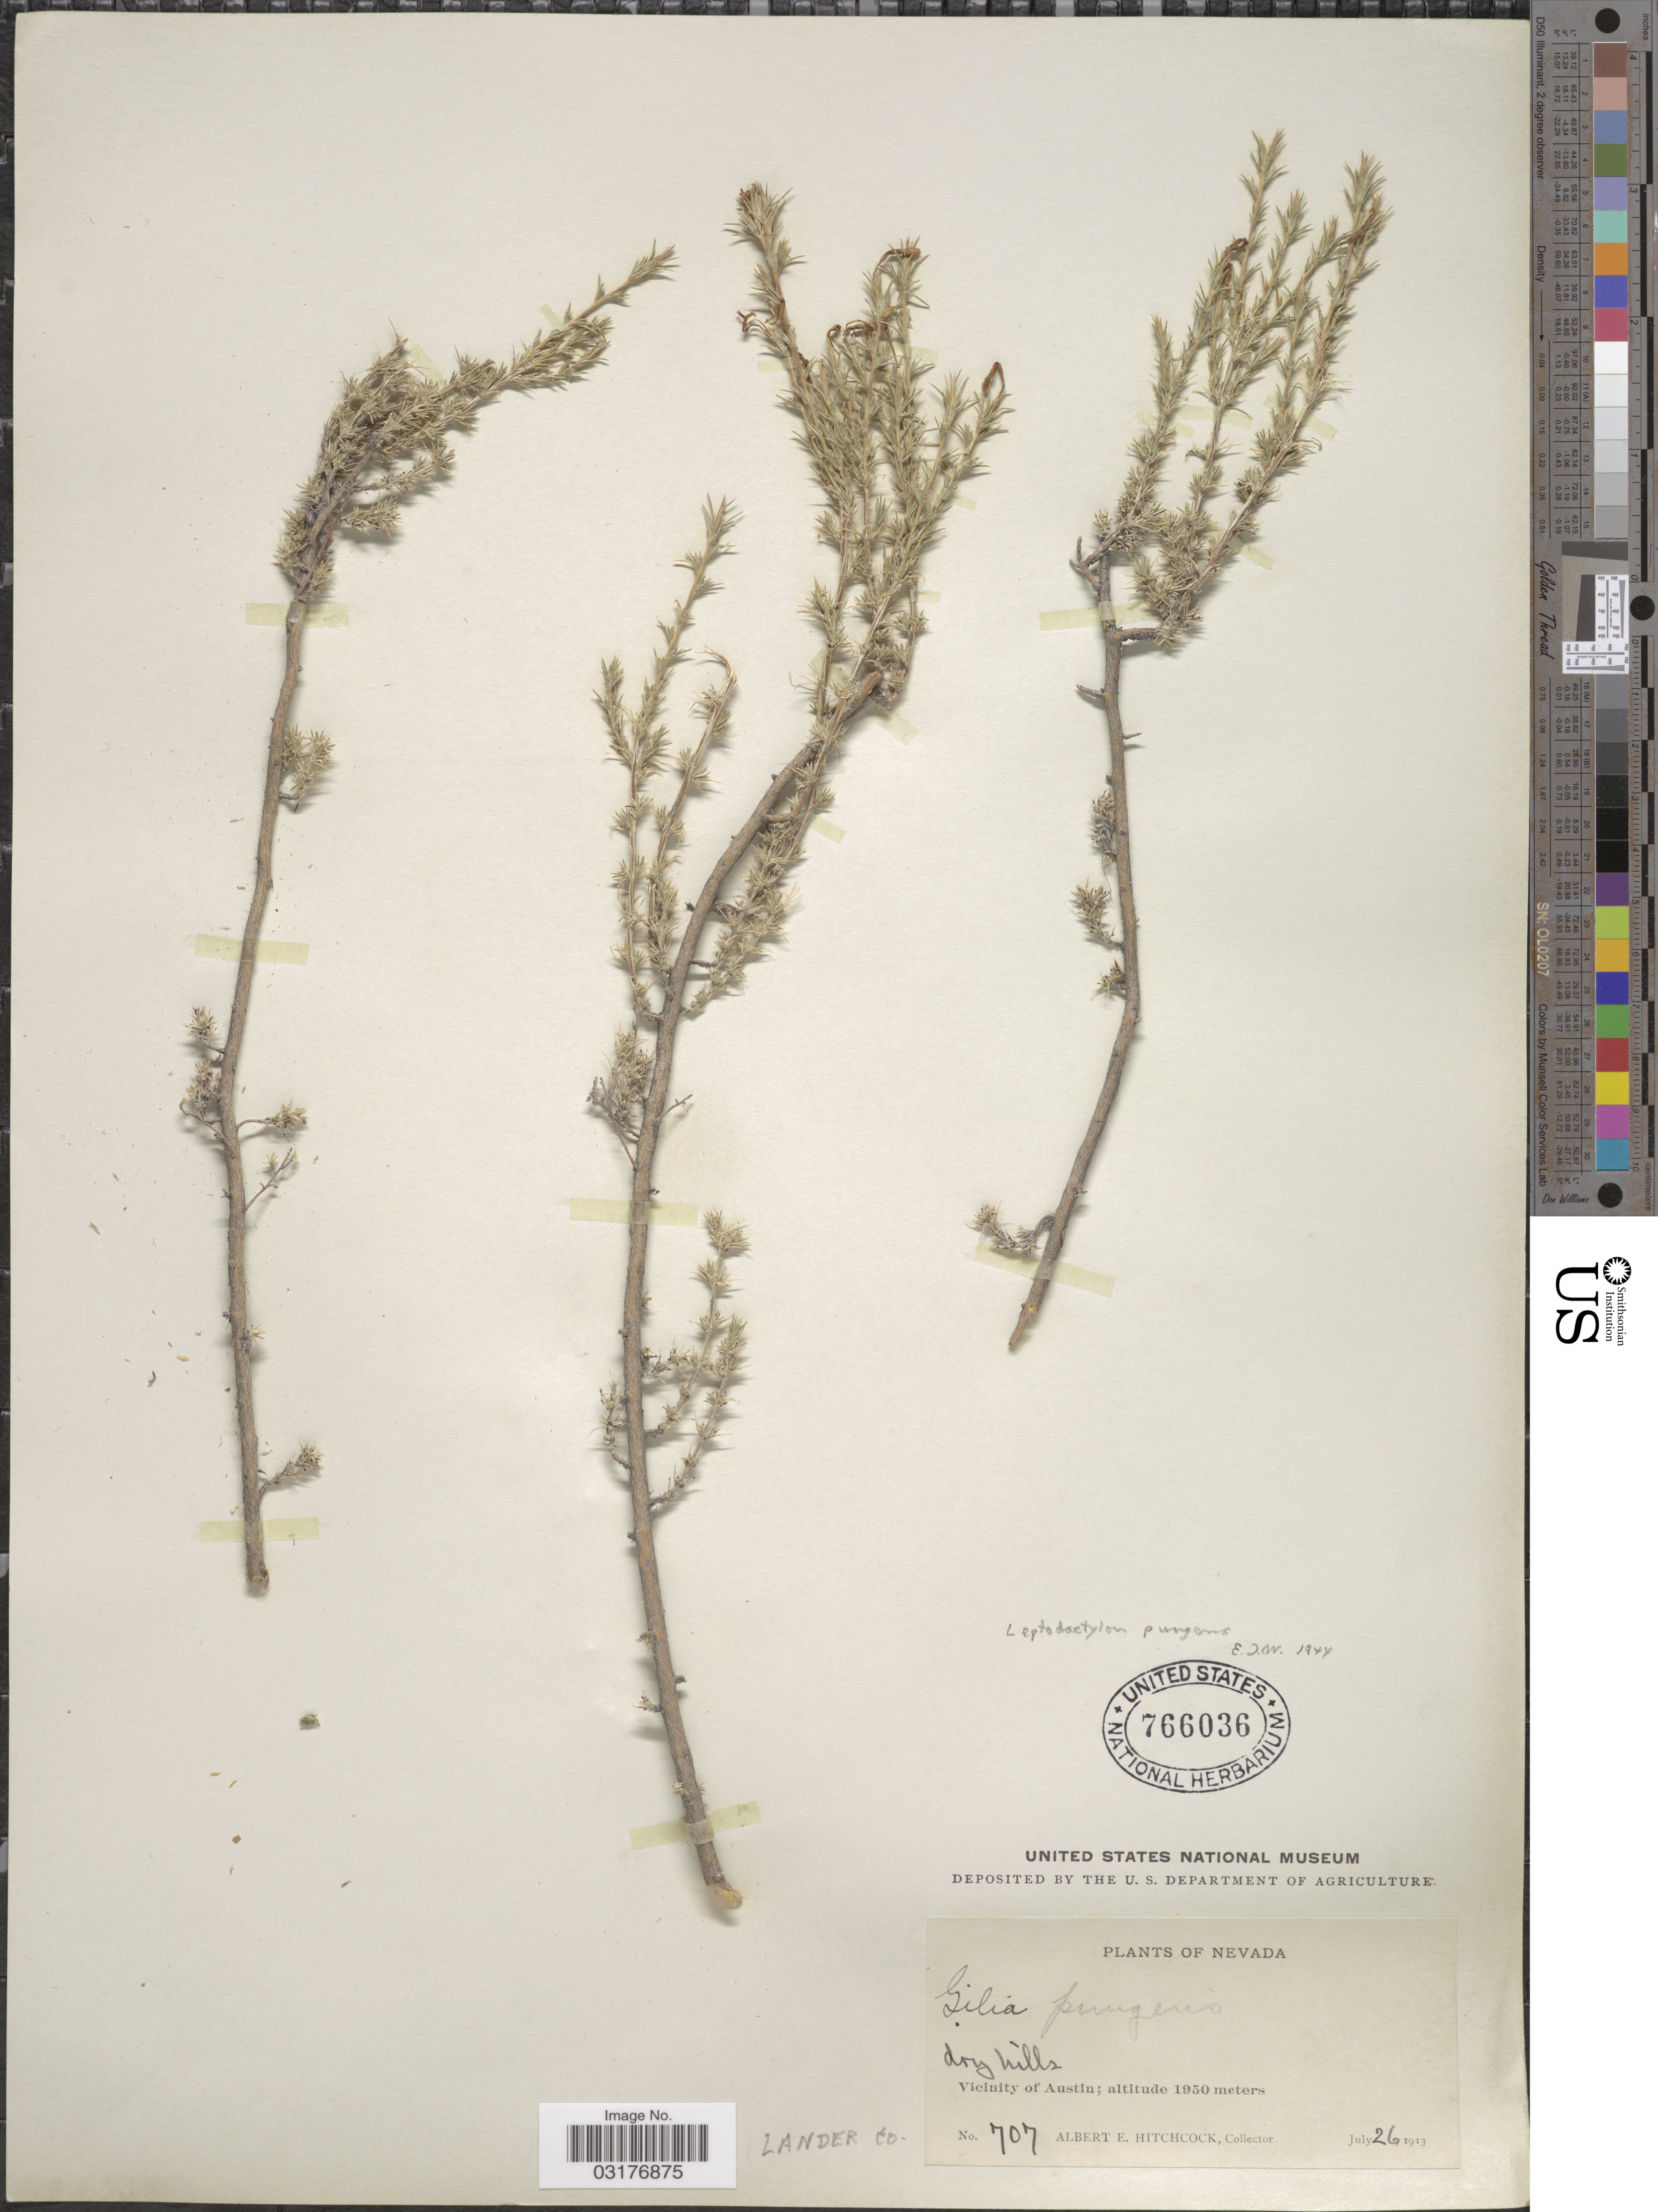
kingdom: Plantae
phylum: Tracheophyta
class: Magnoliopsida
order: Ericales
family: Polemoniaceae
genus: Linanthus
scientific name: Linanthus pungens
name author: (Torr.) J.M. Porter & L.A. Johnson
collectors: A. Hitchcock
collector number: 707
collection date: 1913-07-26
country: United States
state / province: Nevada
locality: Vicinity of Austin. Lander Co.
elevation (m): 1950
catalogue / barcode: US 766036